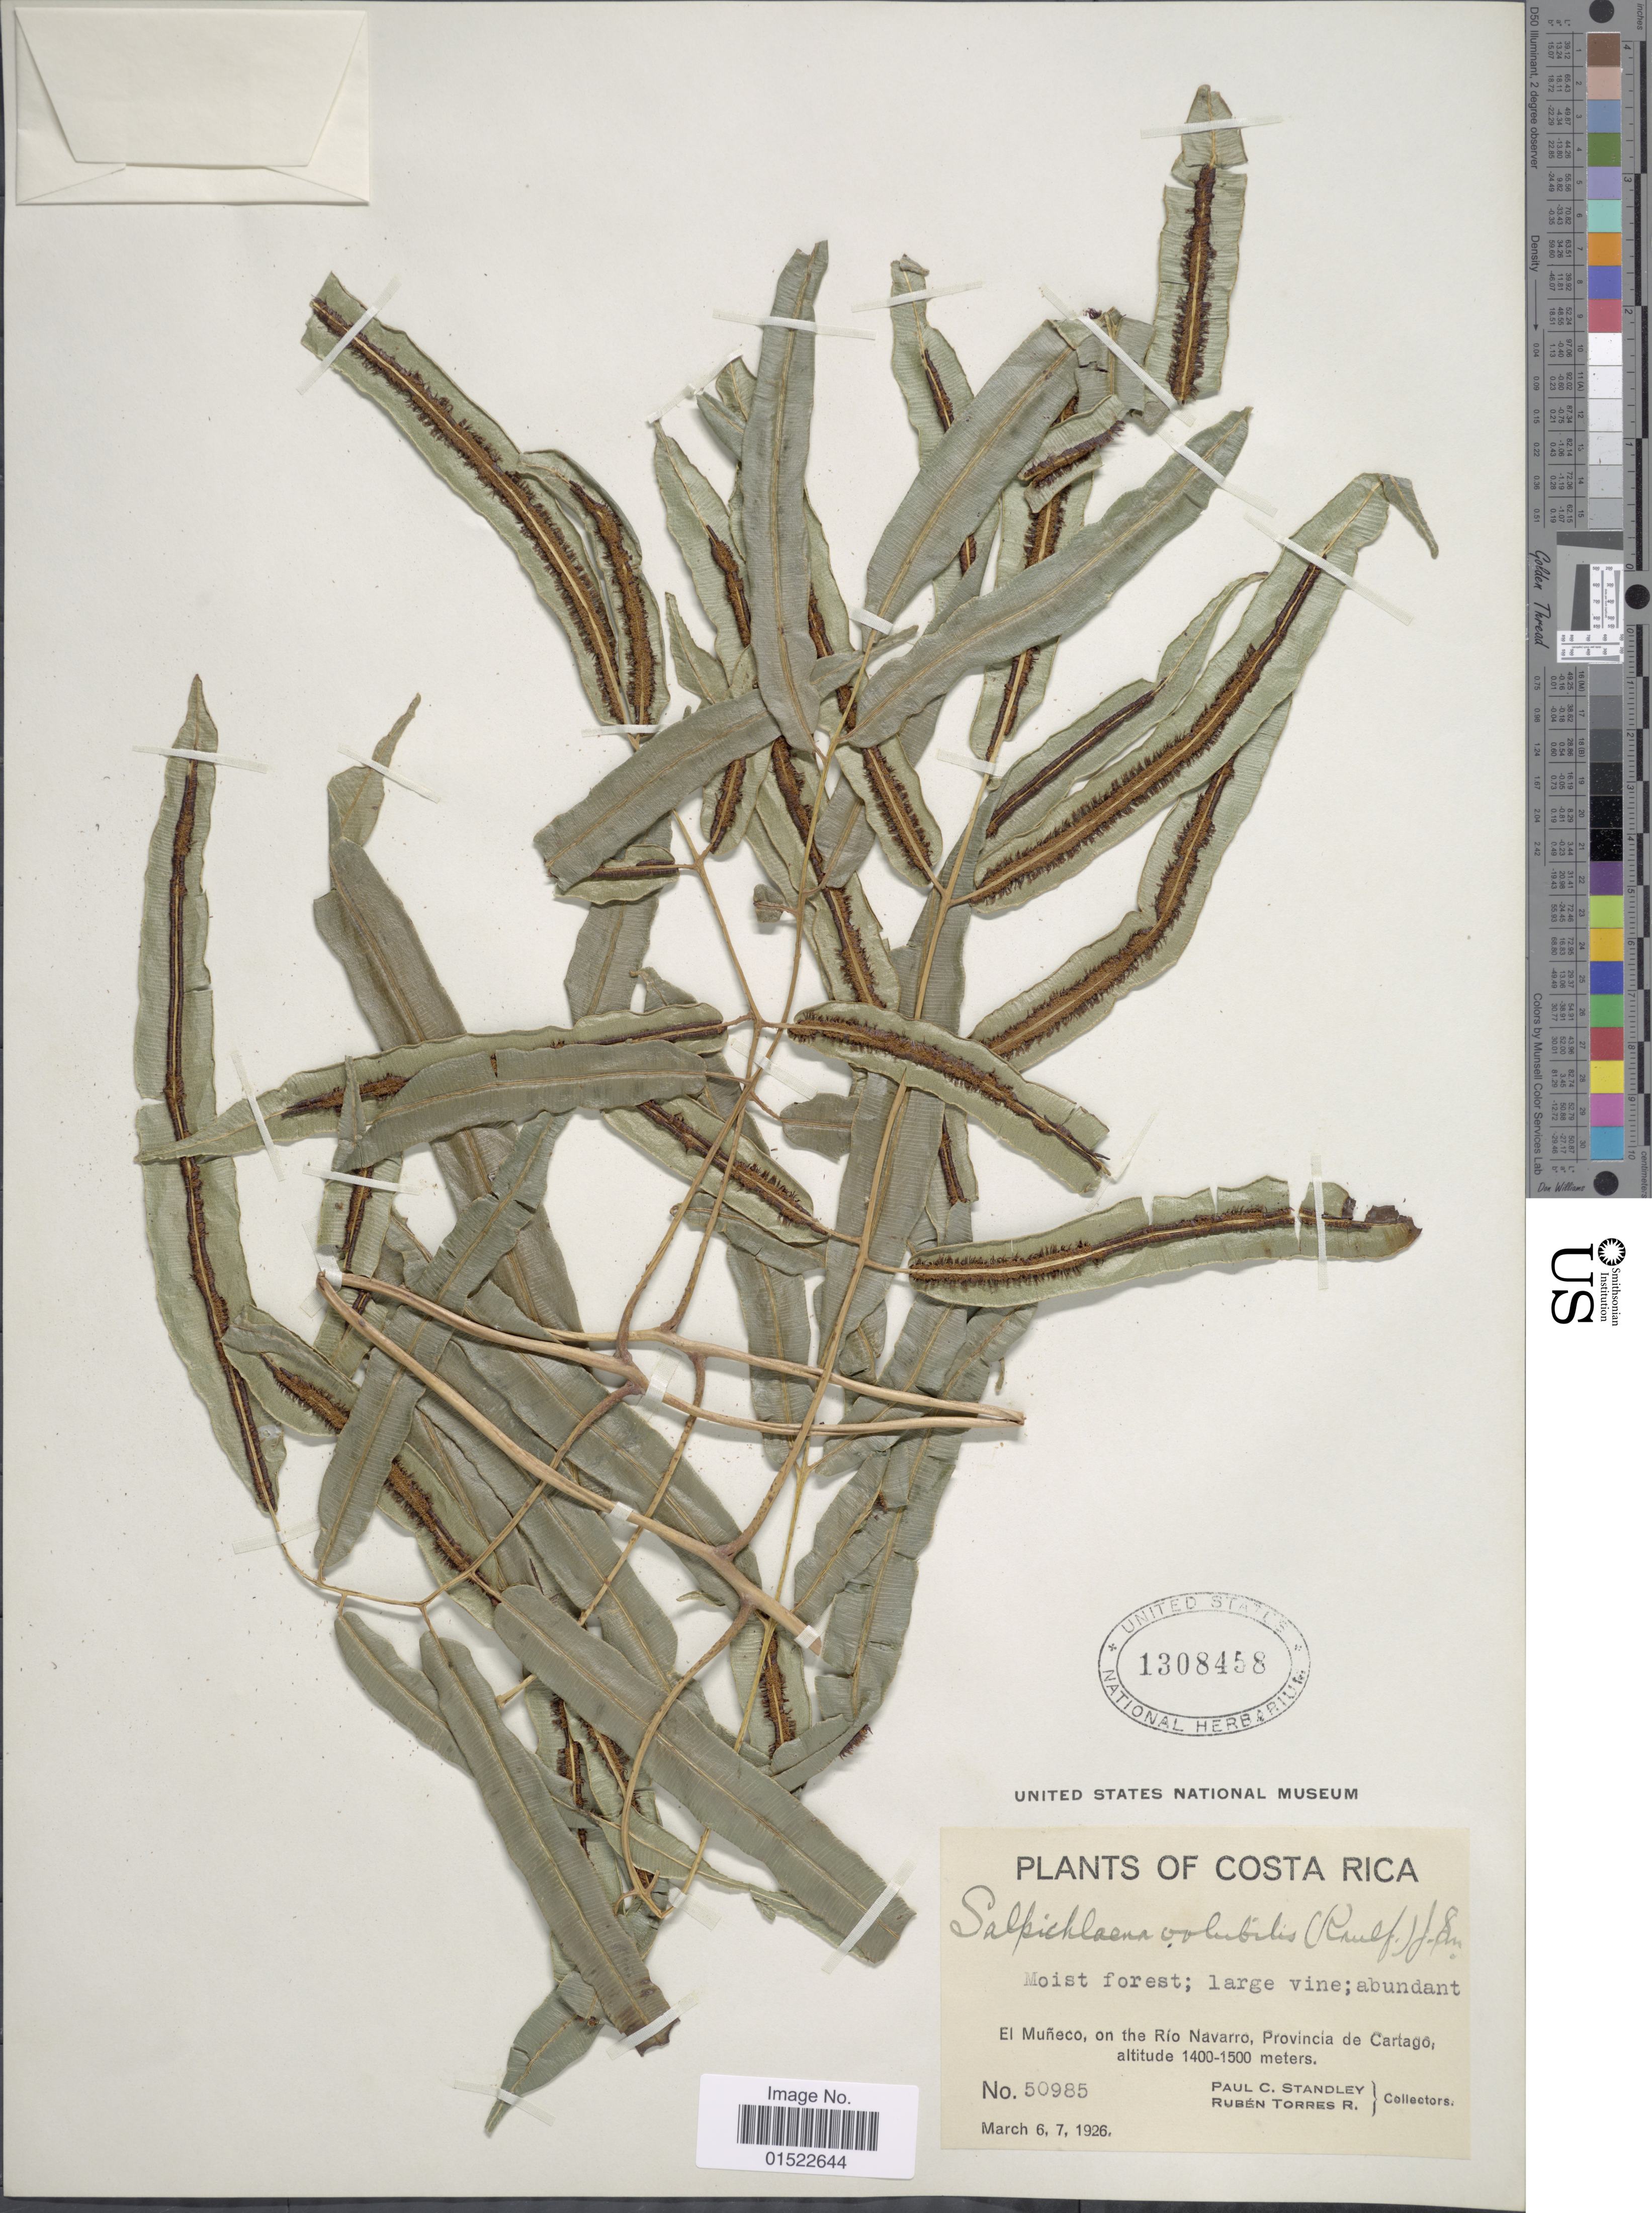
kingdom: Plantae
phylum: Tracheophyta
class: Polypodiopsida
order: Polypodiales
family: Blechnaceae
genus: Salpichlaena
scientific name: Salpichlaena volubilis subsp. volubilis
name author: (Kaulf.) J. Sm.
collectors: P. C. Standley & R. Torres R.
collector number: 50985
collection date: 1926-03-06/1926-03-07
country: Costa Rica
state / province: Cartago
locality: El Muñeco, on the rio Navarro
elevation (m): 1400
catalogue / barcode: US 1308458